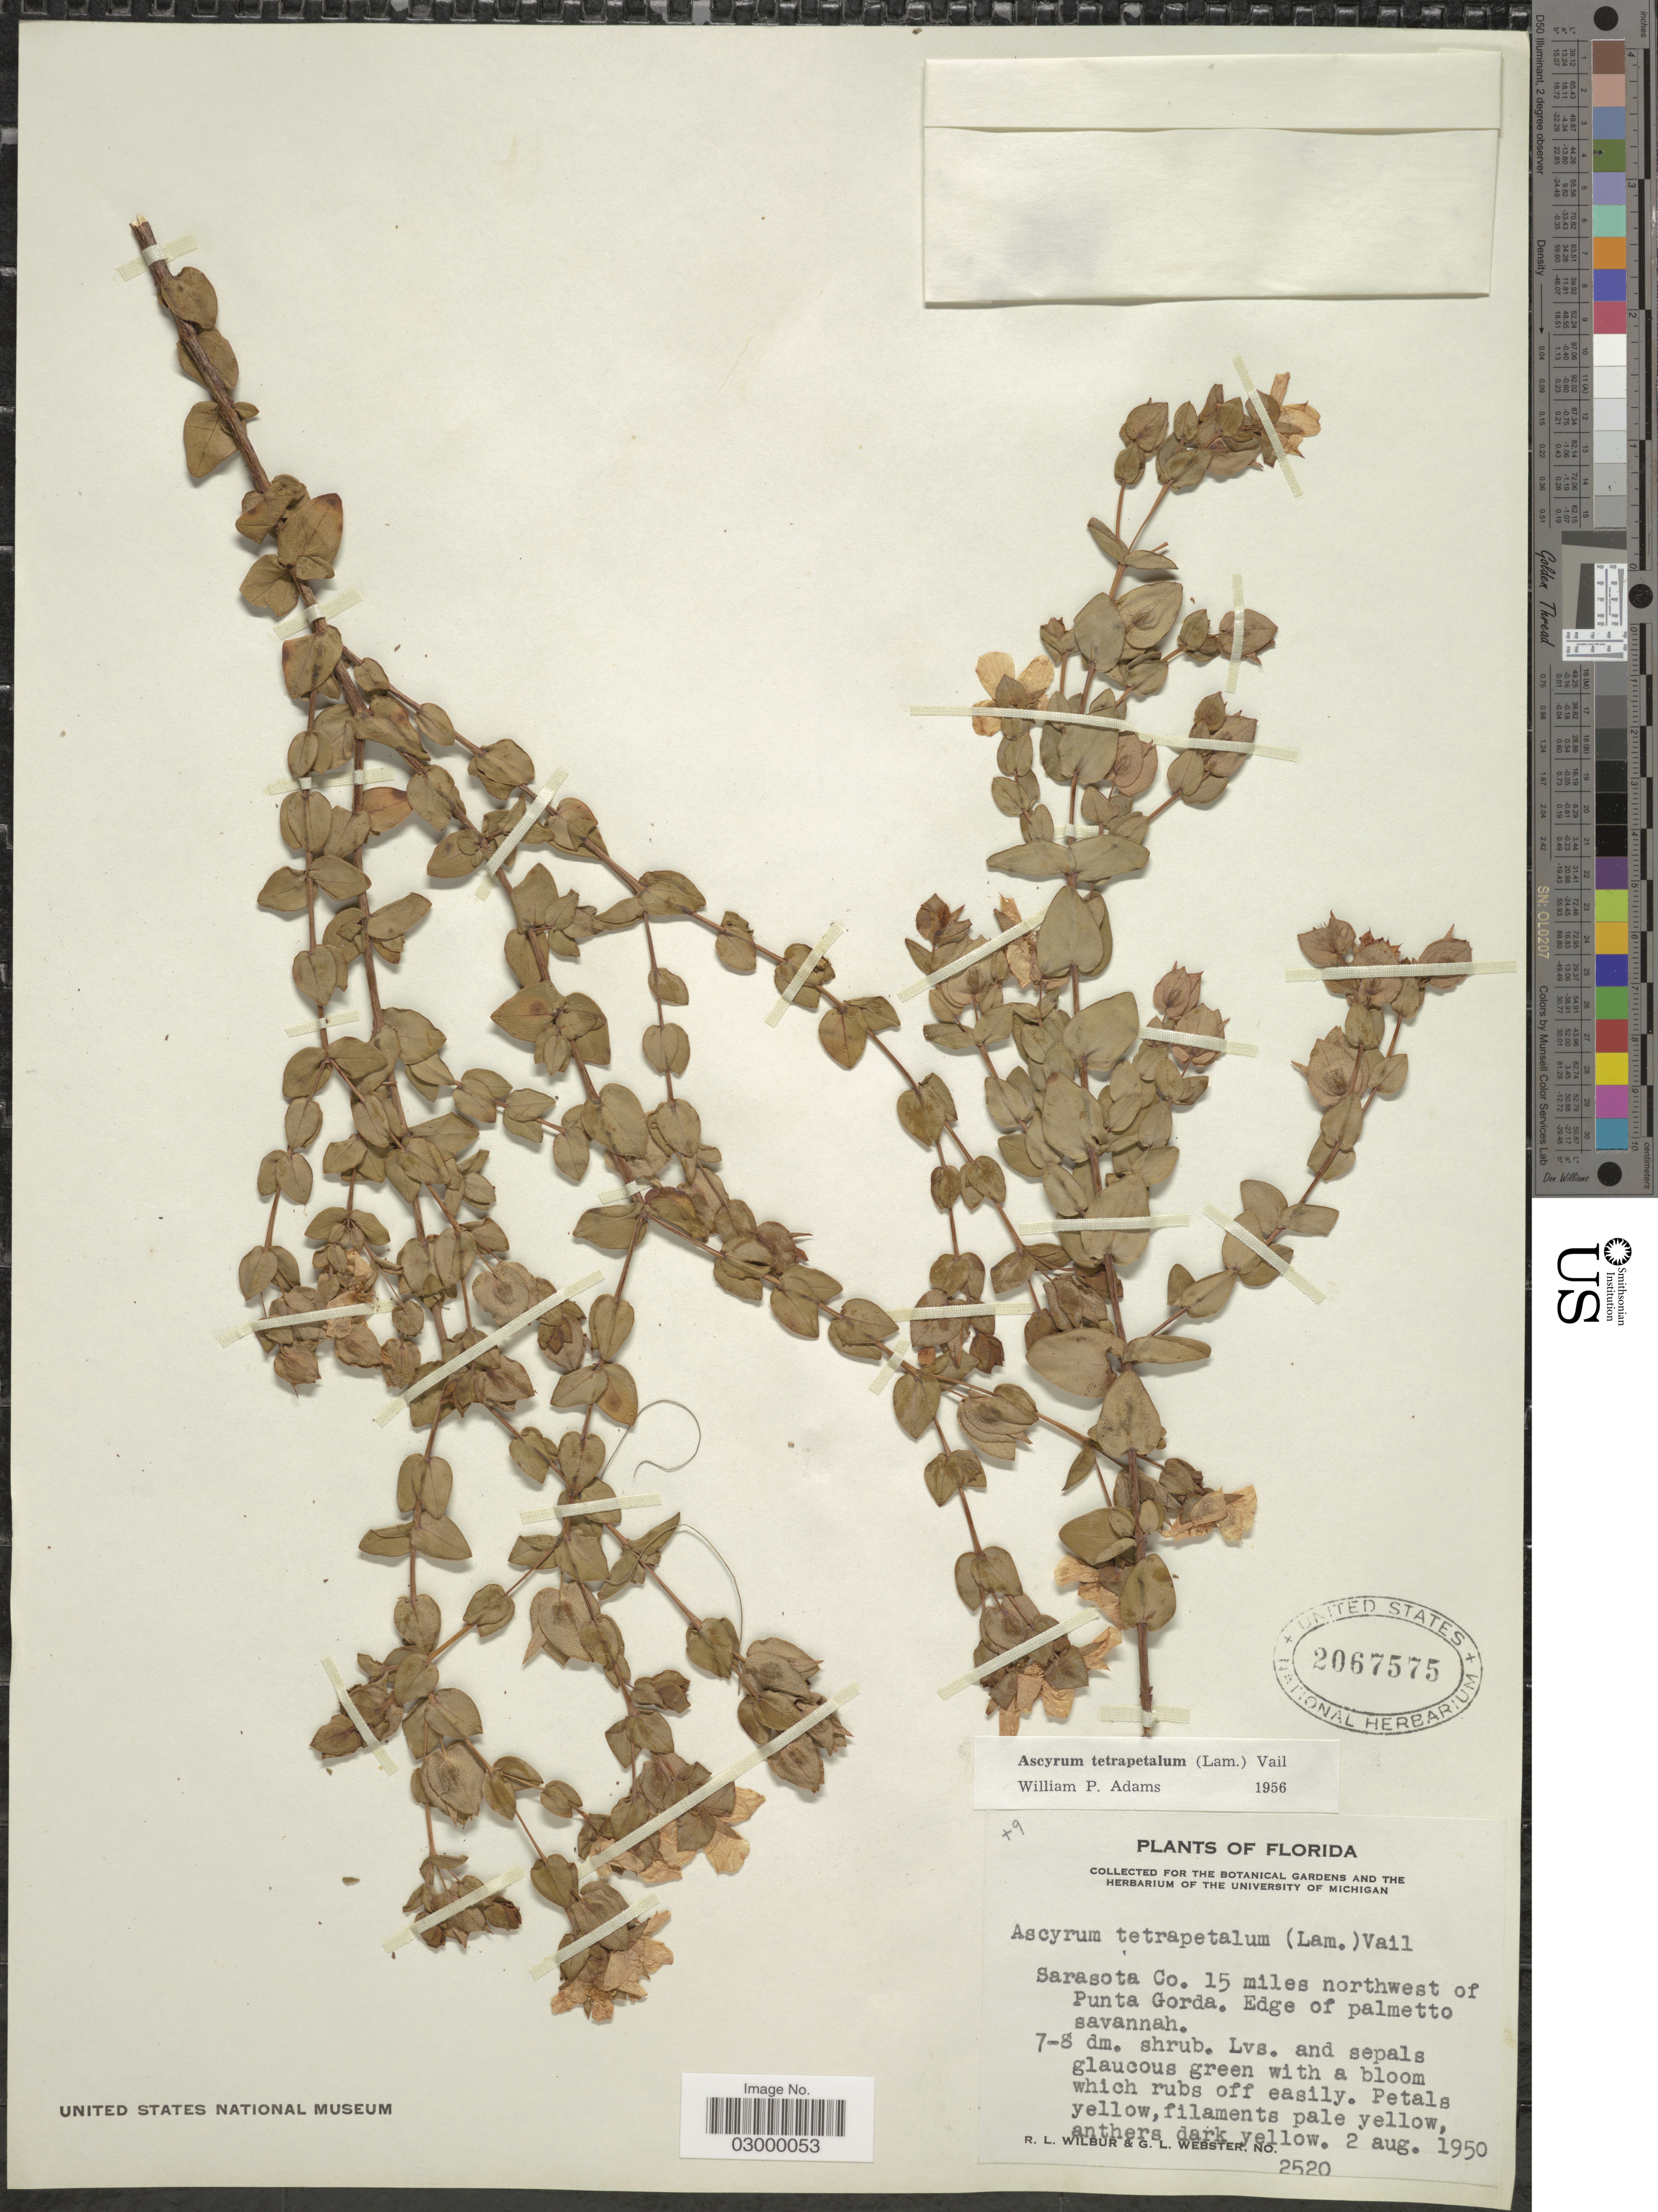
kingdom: Plantae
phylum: Tracheophyta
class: Magnoliopsida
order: Malpighiales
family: Hypericaceae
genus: Hypericum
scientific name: Hypericum tetrapetalum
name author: Lam.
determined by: Strong, Mark T., (BOT), Smithsonian Institution - National Museum of Natural History (UNITED STATES)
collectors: R. L. Wilbur & G. L. Webster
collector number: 2520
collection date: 1950-08-02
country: United States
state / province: Florida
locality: Sarasota Co. 15 miles northwest of Punta Gorda, Edge of palmetto savannah.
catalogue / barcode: US 2067575